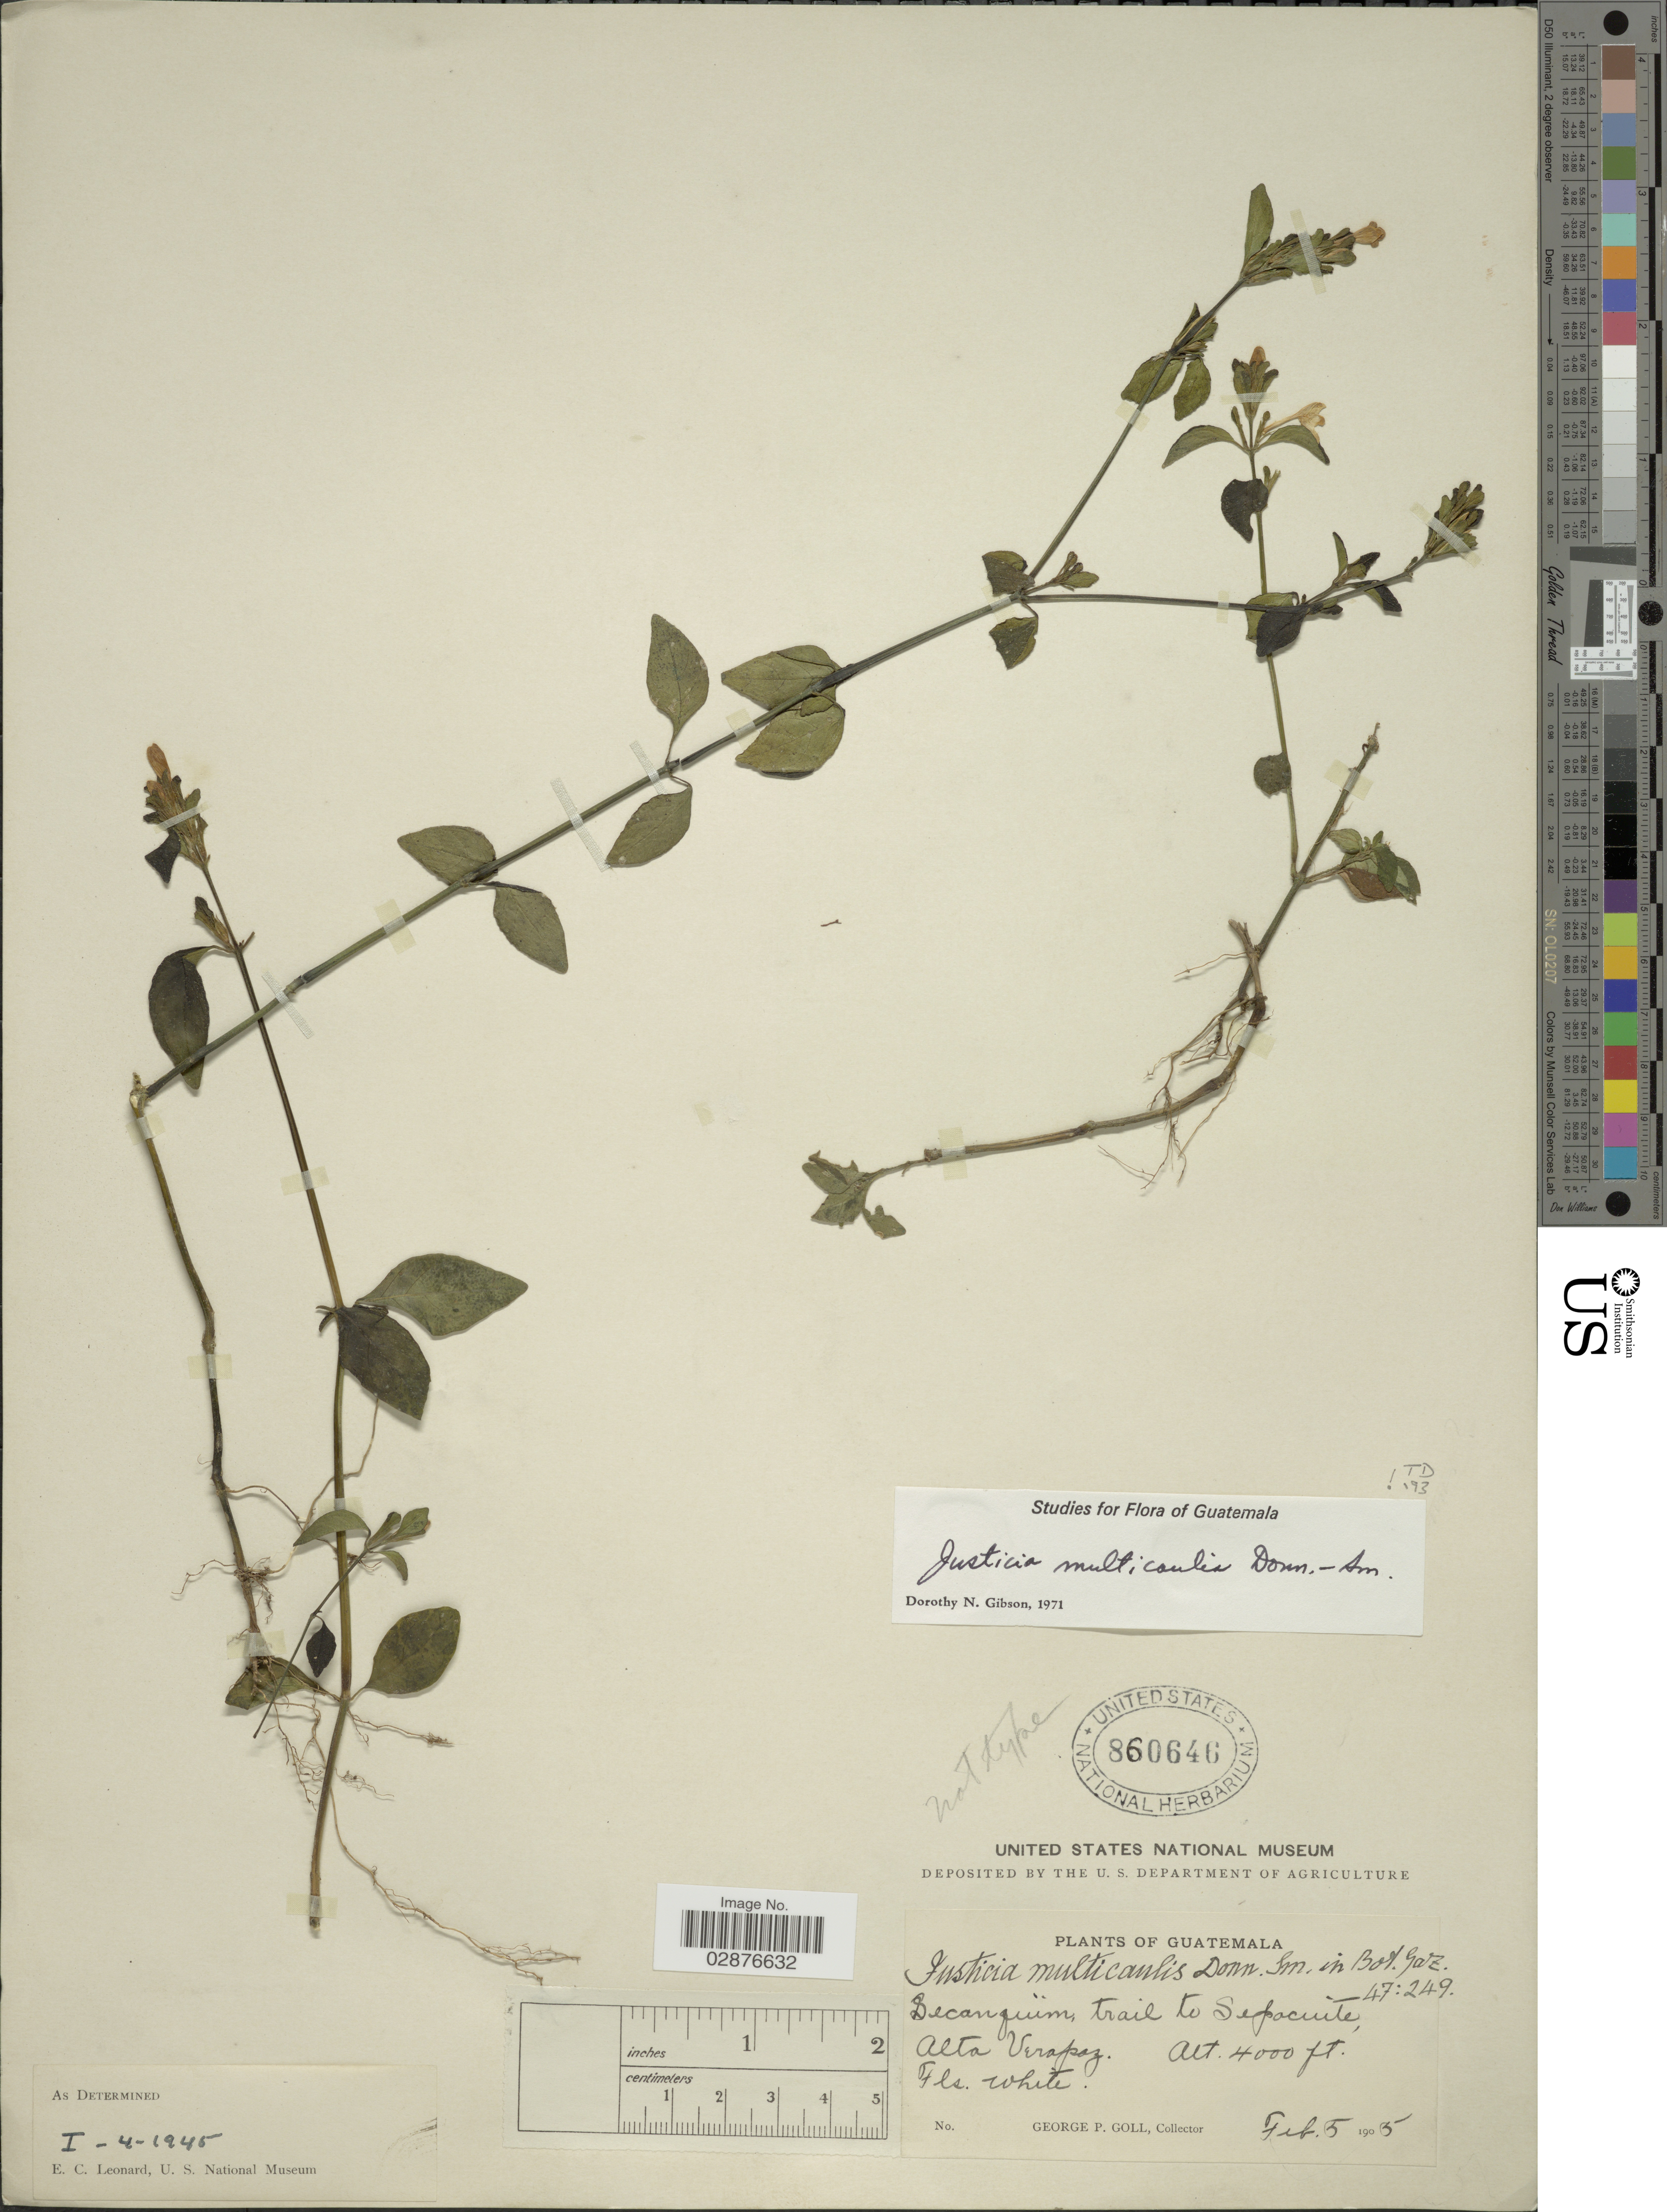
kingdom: Plantae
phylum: Tracheophyta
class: Magnoliopsida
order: Lamiales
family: Acanthaceae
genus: Justicia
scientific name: Justicia multicaulis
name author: Donn. Sm.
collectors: G. Poll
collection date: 1905-02-05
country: Guatemala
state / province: Alta Verapaz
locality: Secanguim, trail to Sepacuite.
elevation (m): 1219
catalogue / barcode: US 860646